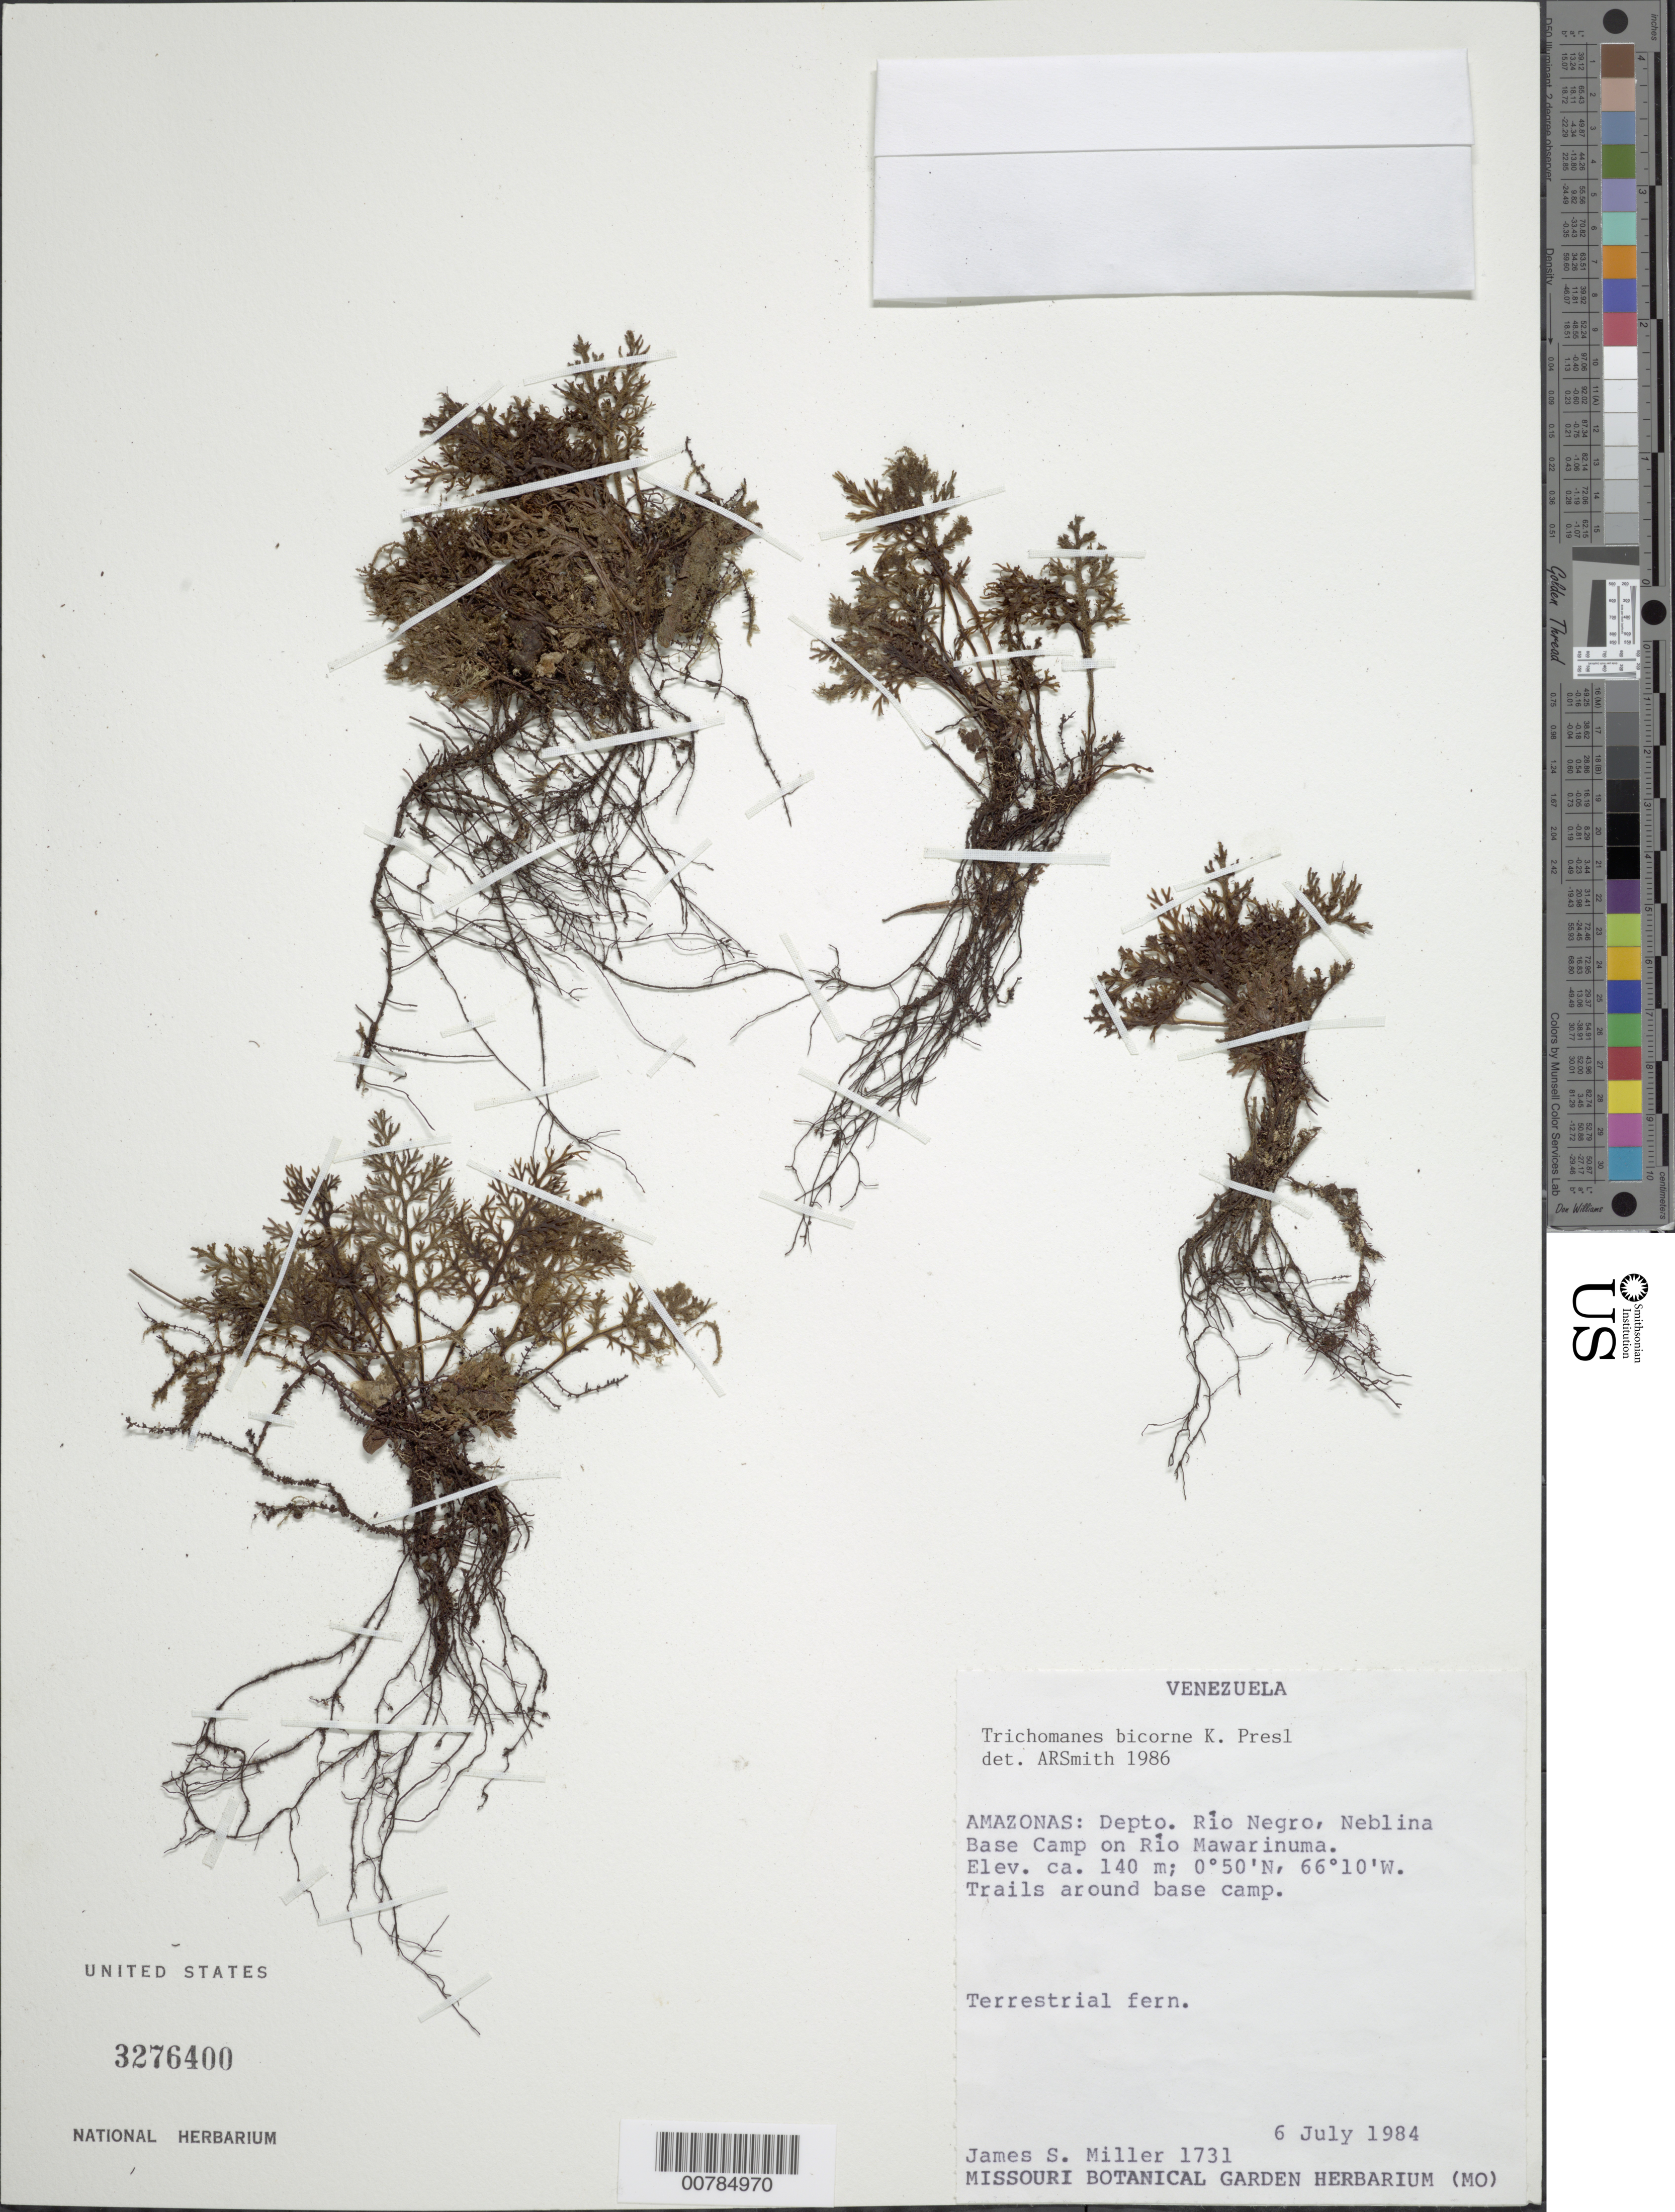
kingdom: Plantae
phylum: Tracheophyta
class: Polypodiopsida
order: Hymenophyllales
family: Hymenophyllaceae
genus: Trichomanes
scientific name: Trichomanes bicorne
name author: Hook.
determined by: Smith, Alan R., (UC)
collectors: J. S. Miller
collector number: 1731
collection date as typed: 6-Jul-84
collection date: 1984-07-06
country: Venezuela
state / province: Amazonas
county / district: Río Negro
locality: Neblina Base Camp on Río Mawarinuma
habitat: Trails around base camp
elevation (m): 140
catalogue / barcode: US 3276400